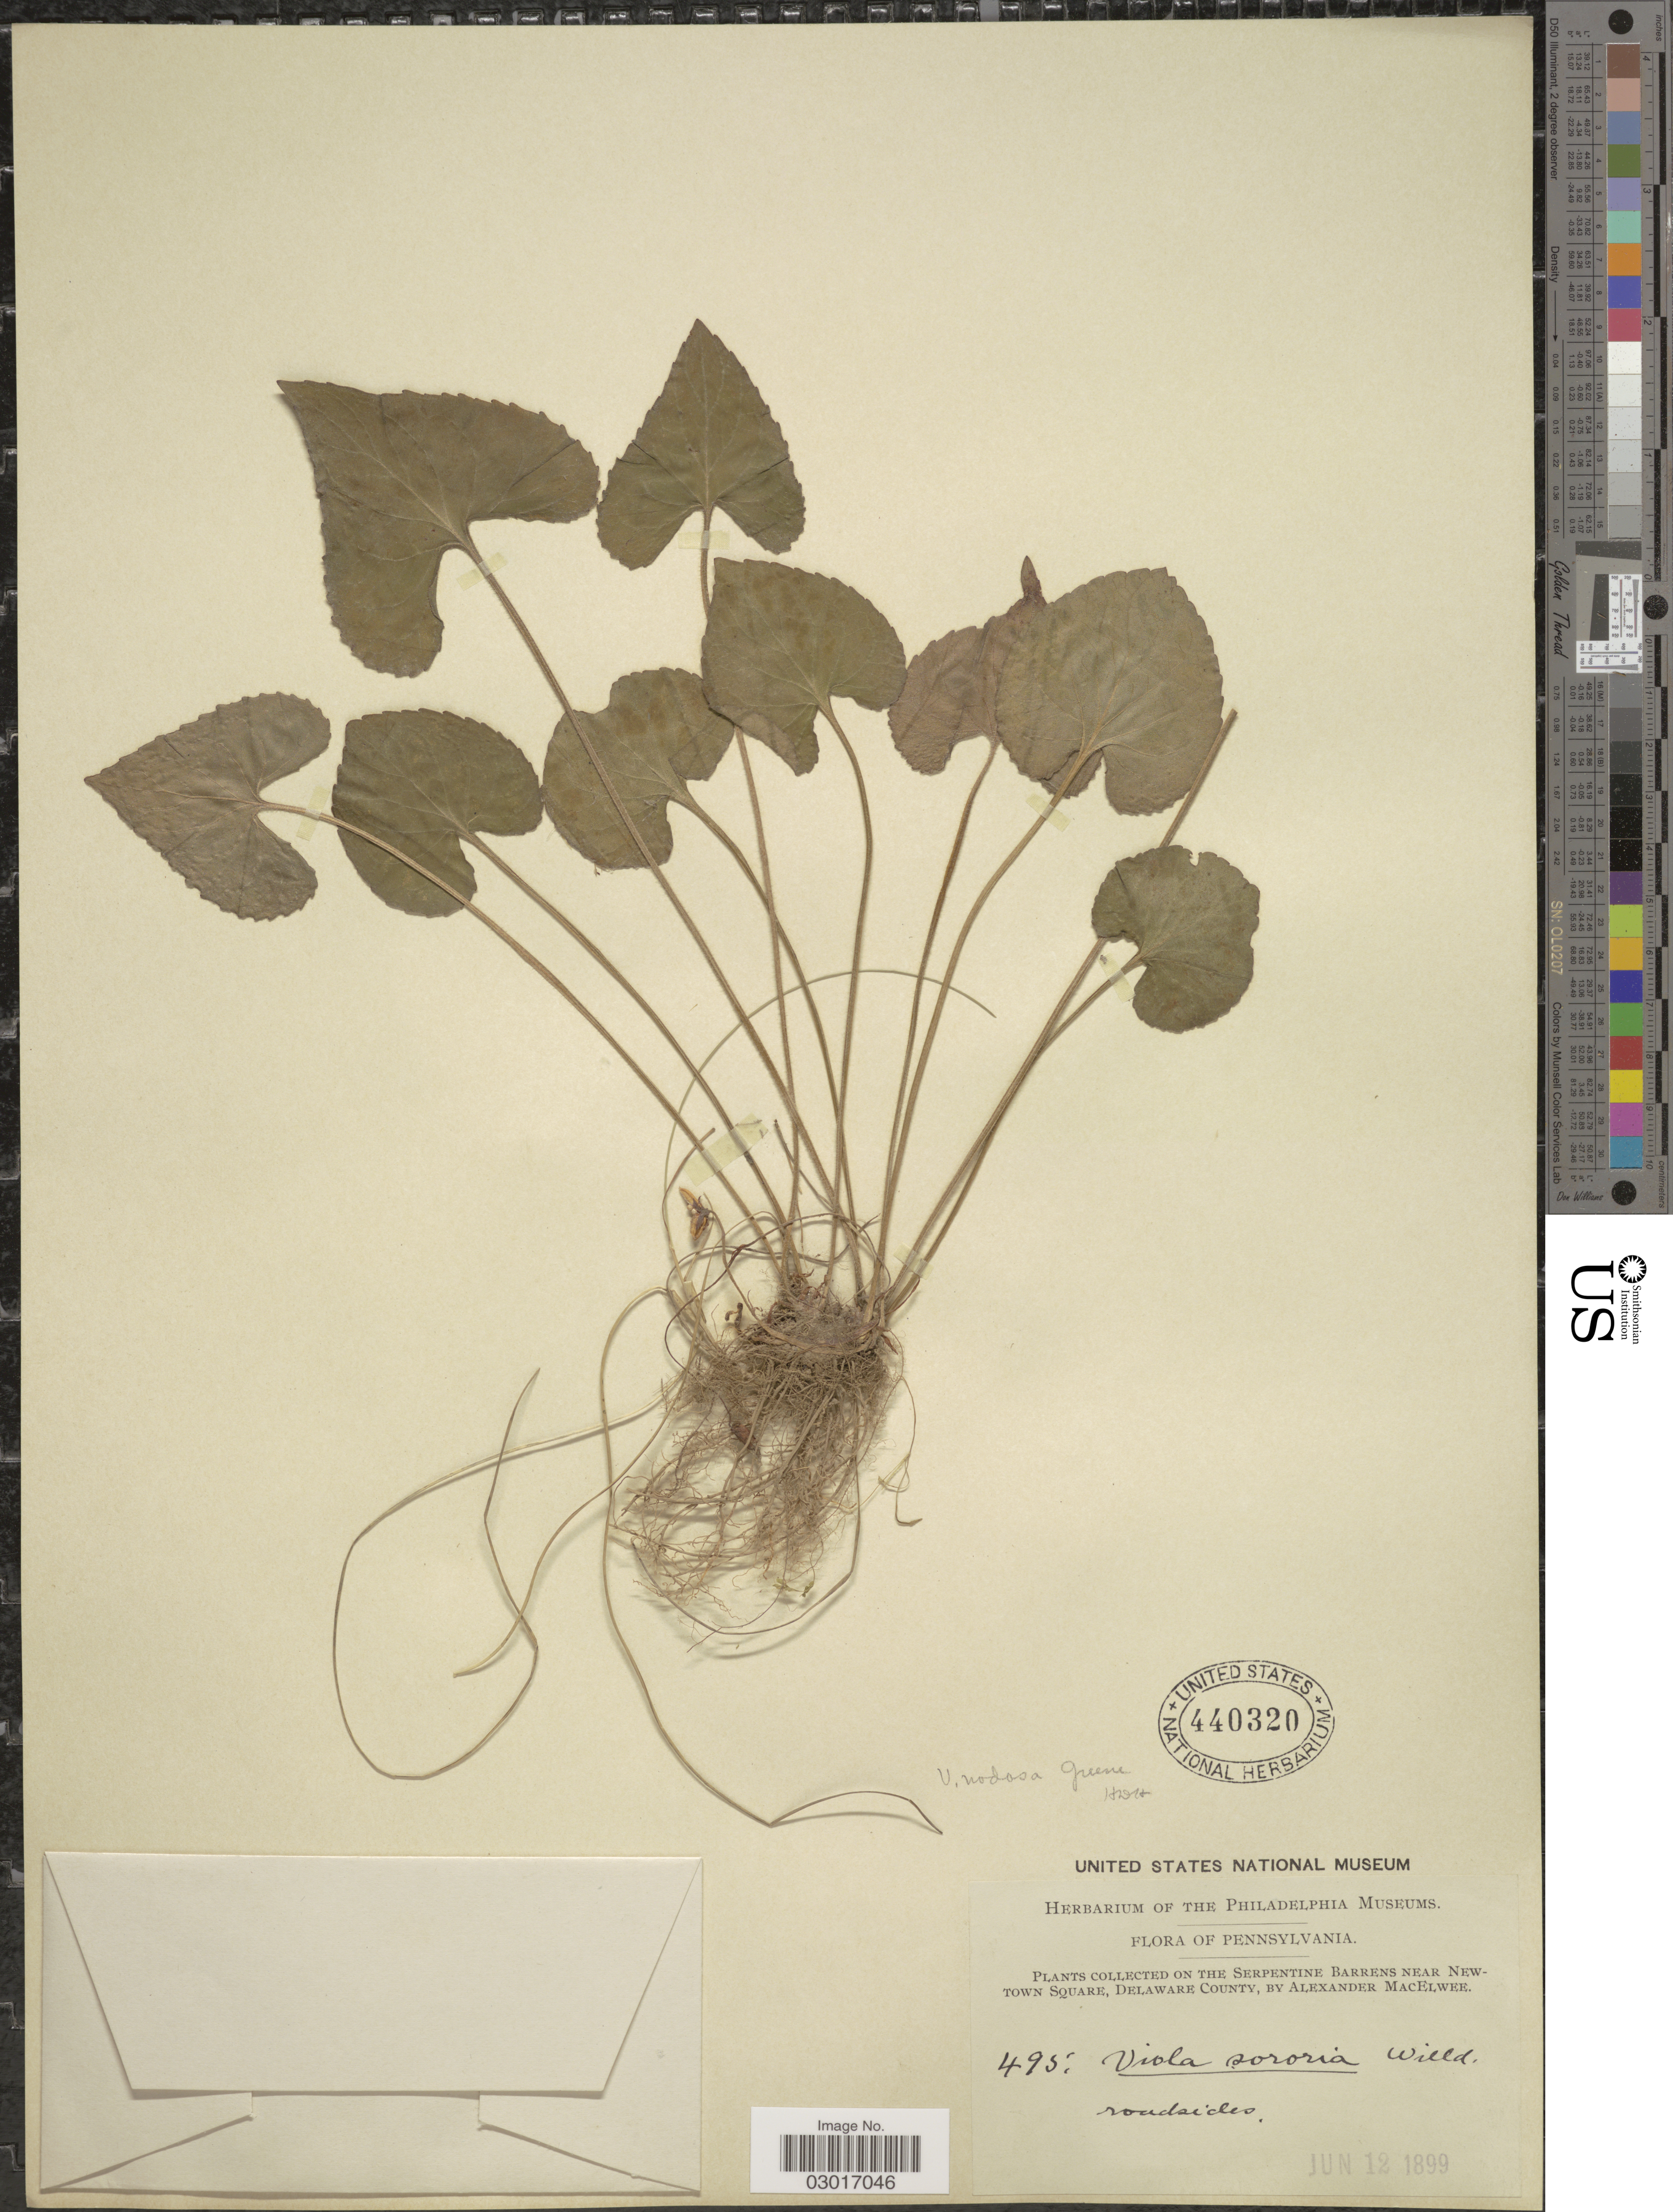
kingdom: Plantae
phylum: Tracheophyta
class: Magnoliopsida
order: Malpighiales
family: Violaceae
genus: Viola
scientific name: Viola sororia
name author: Willd.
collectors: A. MacElwee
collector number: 495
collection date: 1899-06-12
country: United States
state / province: Pennsylvania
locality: On the Serpentine Barrens near Newtown Square, Delaware County.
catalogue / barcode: US 440320